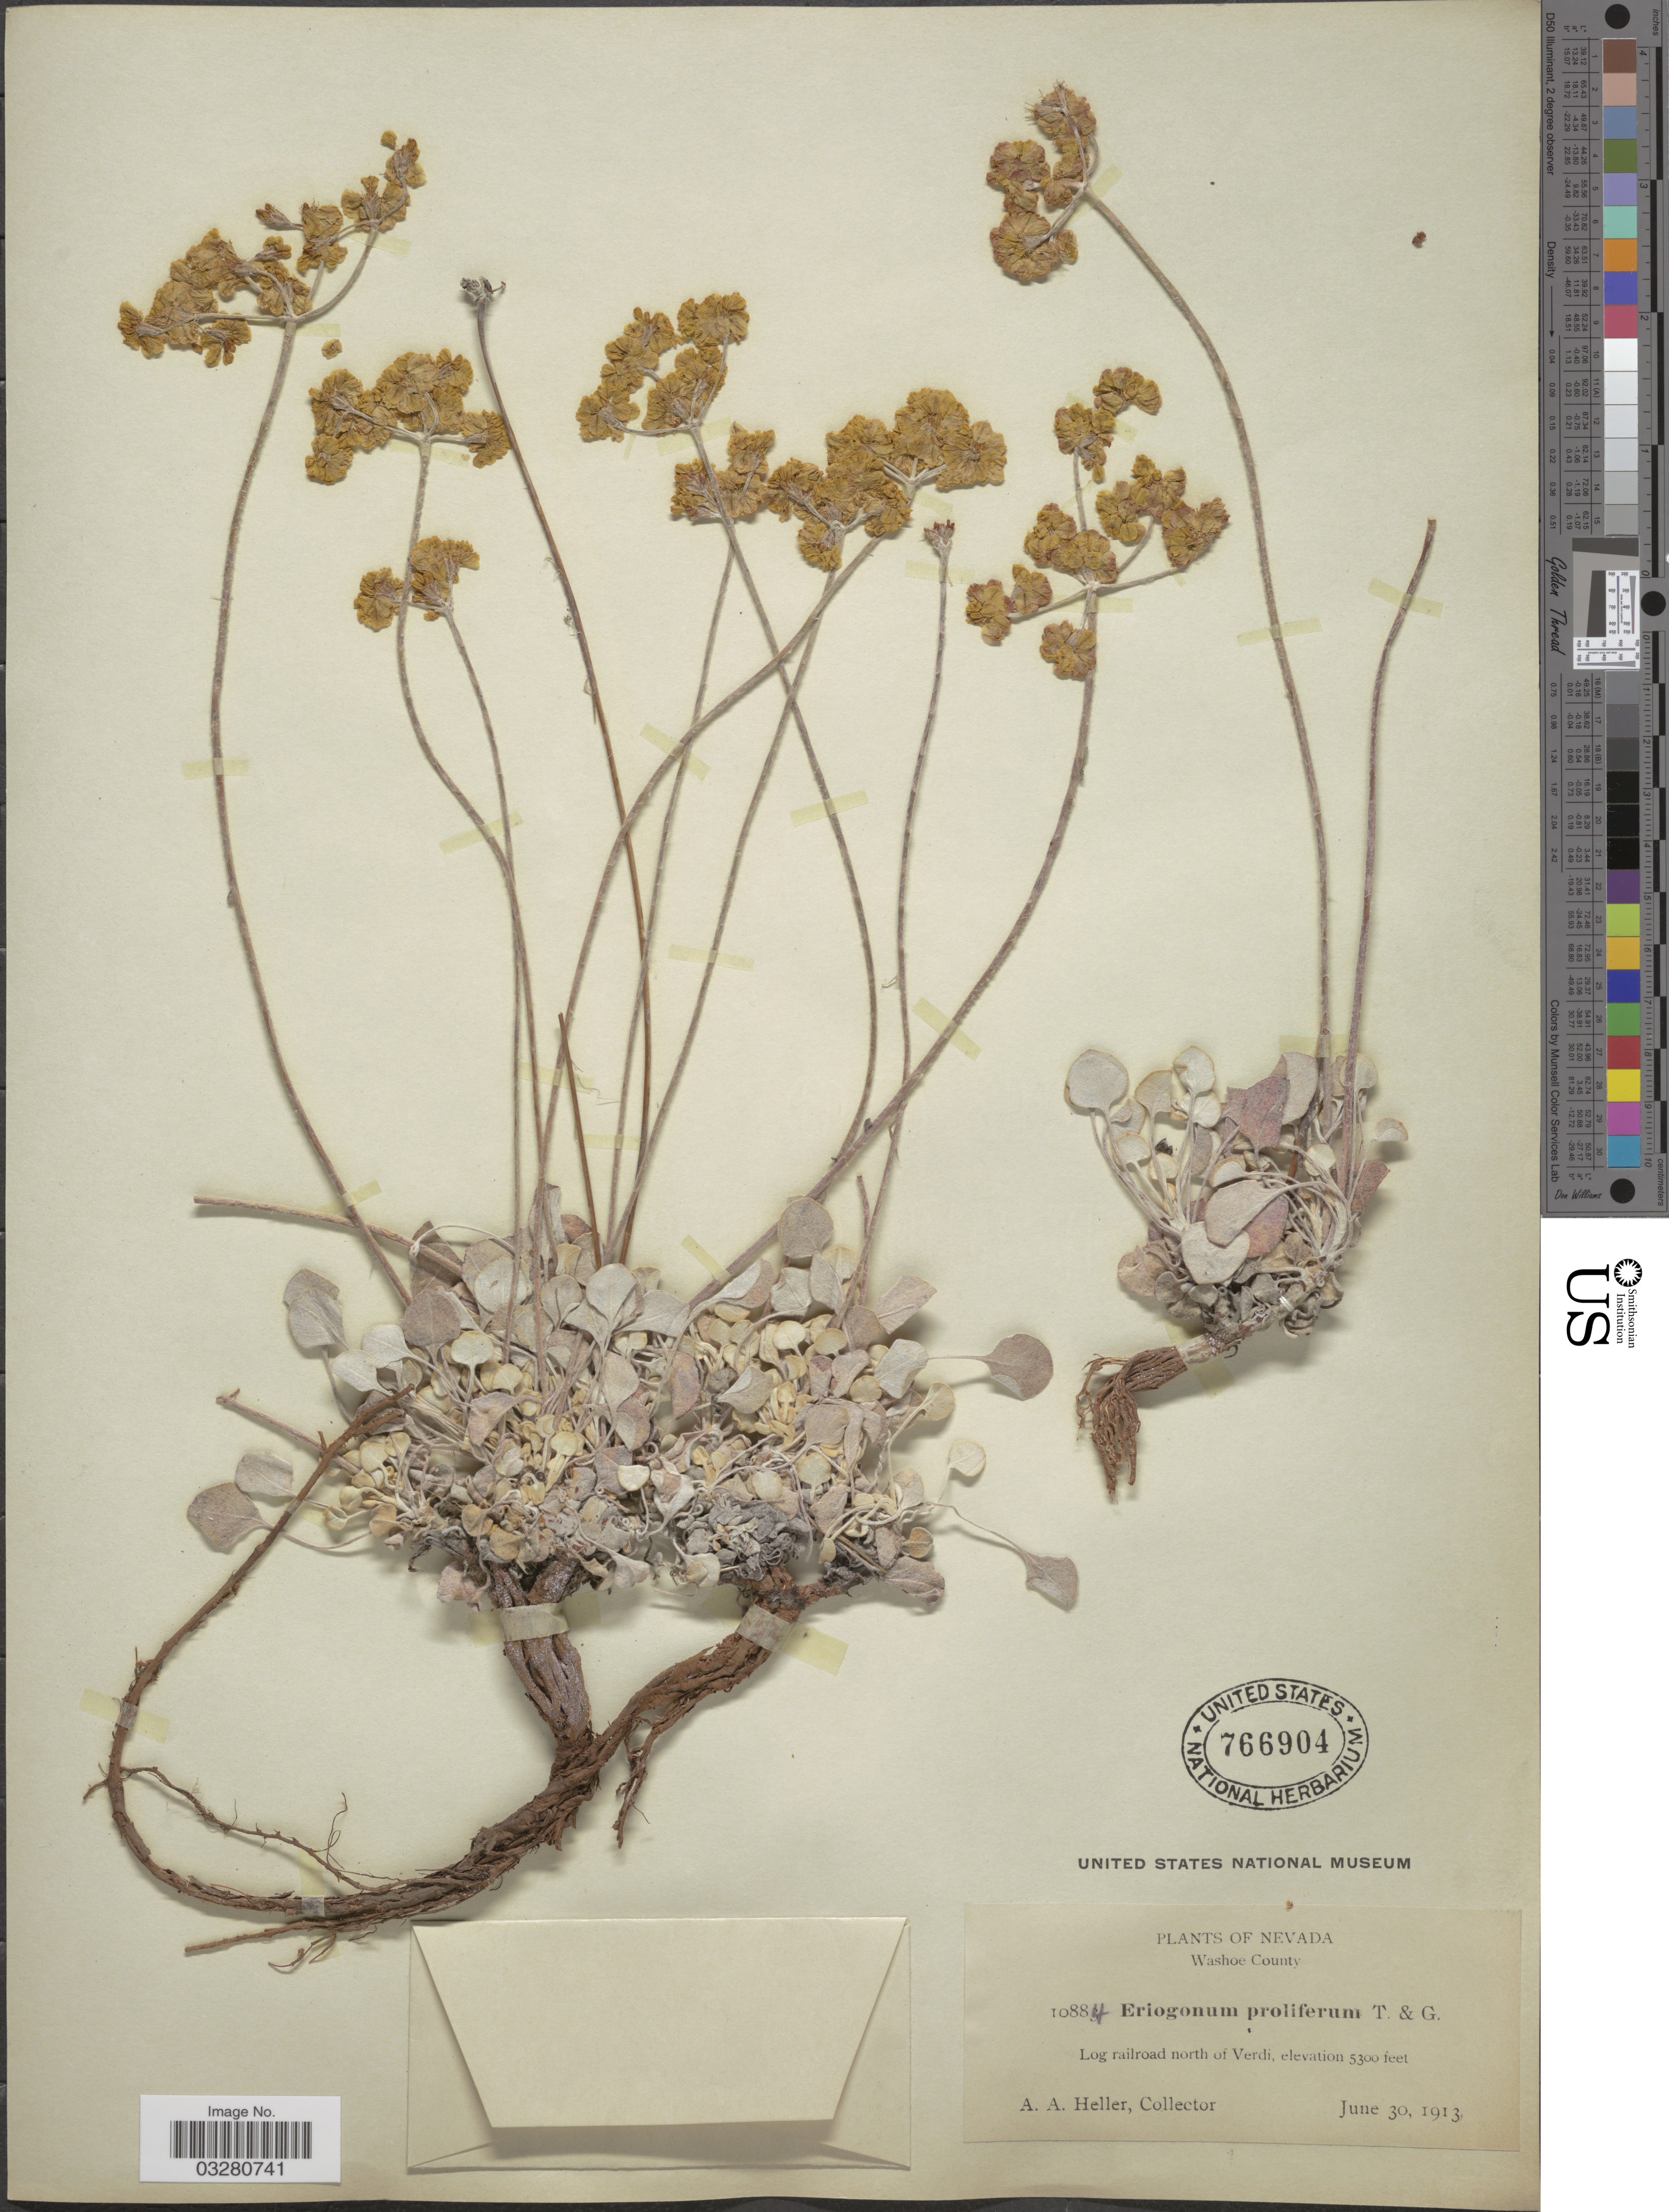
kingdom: Plantae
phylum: Tracheophyta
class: Magnoliopsida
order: Caryophyllales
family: Polygonaceae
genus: Eriogonum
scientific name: Eriogonum strictum subsp. anserinum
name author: (Greene) Munz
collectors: A. A. Heller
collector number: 10884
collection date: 1913-06-30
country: United States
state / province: Nevada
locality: Washoe County. Log railroad north of Verdi.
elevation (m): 1615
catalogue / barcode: US 766904